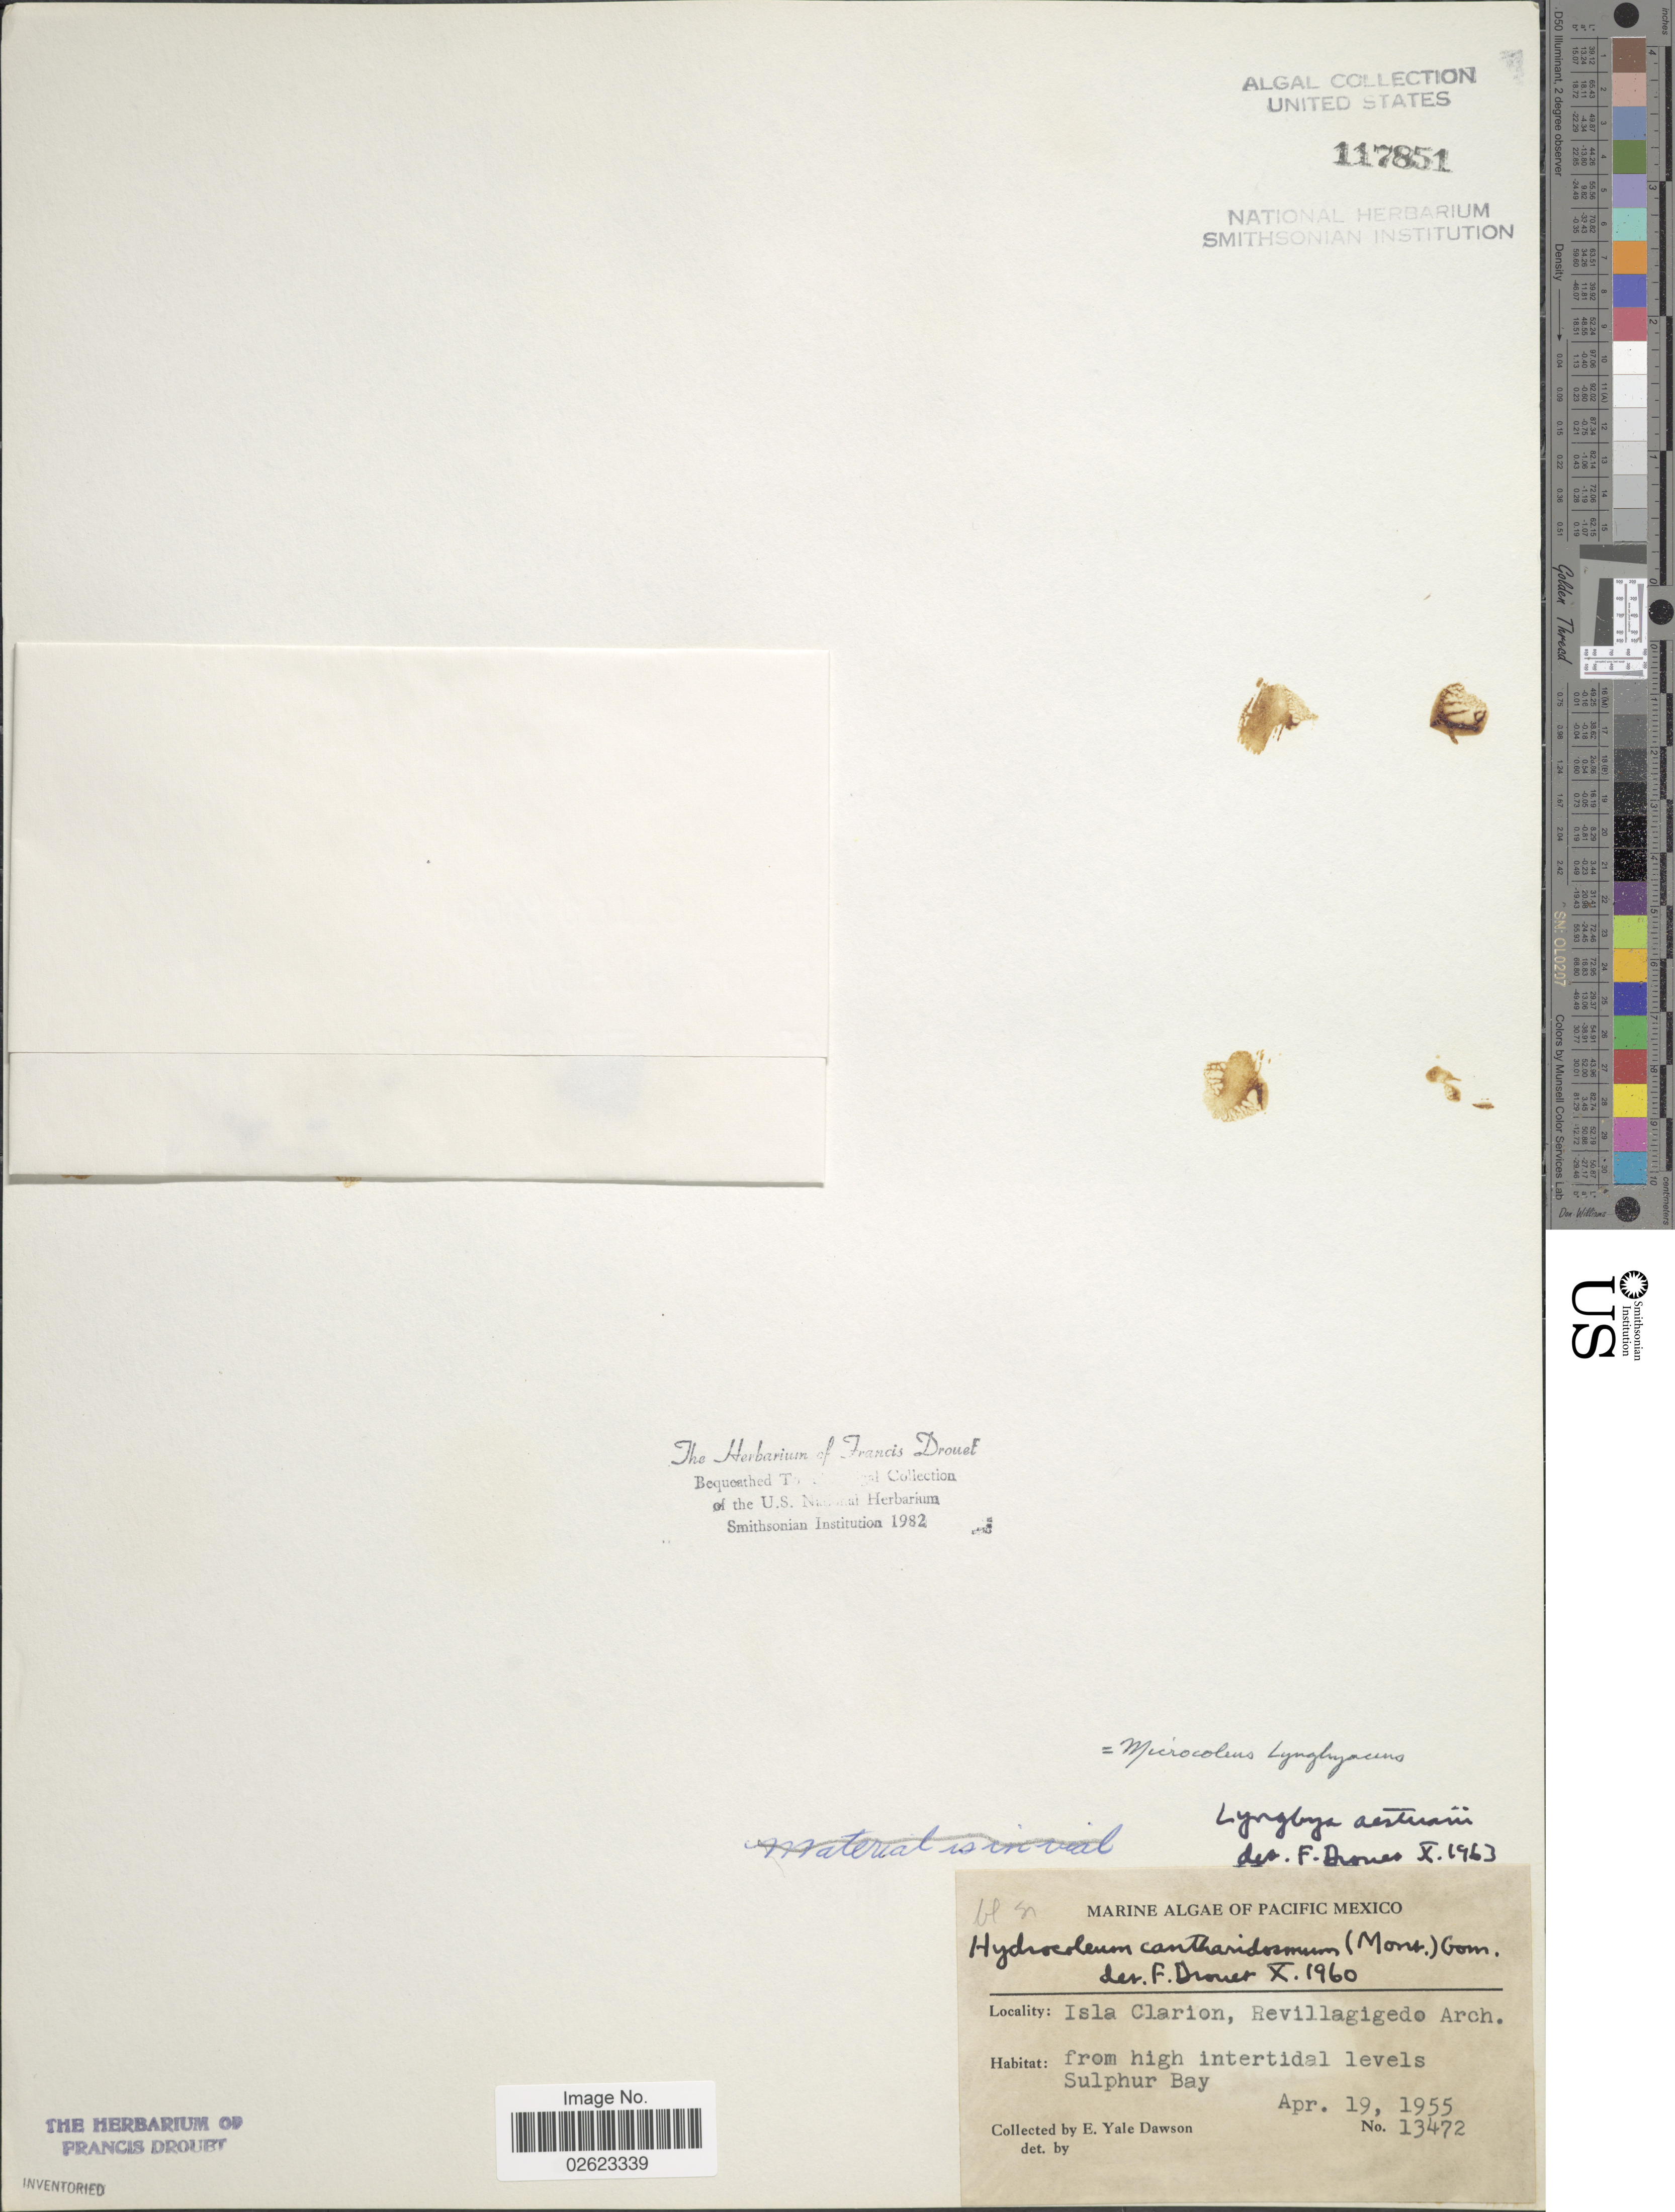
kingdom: Bacteria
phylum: Cyanobacteria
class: Cyanobacteriia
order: Cyanobacteriales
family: Microcoleaceae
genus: Microcoleus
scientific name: Microcoleus lyngbyaceus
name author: Kütz. ex Forti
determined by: Drouet, F. E.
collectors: E. Y. Dawson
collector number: EYD 13472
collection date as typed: Apr. 19, 1955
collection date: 1955-04-19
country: Mexico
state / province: Colima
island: Isla Clarion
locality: Sulphur Bay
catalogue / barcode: US 117851